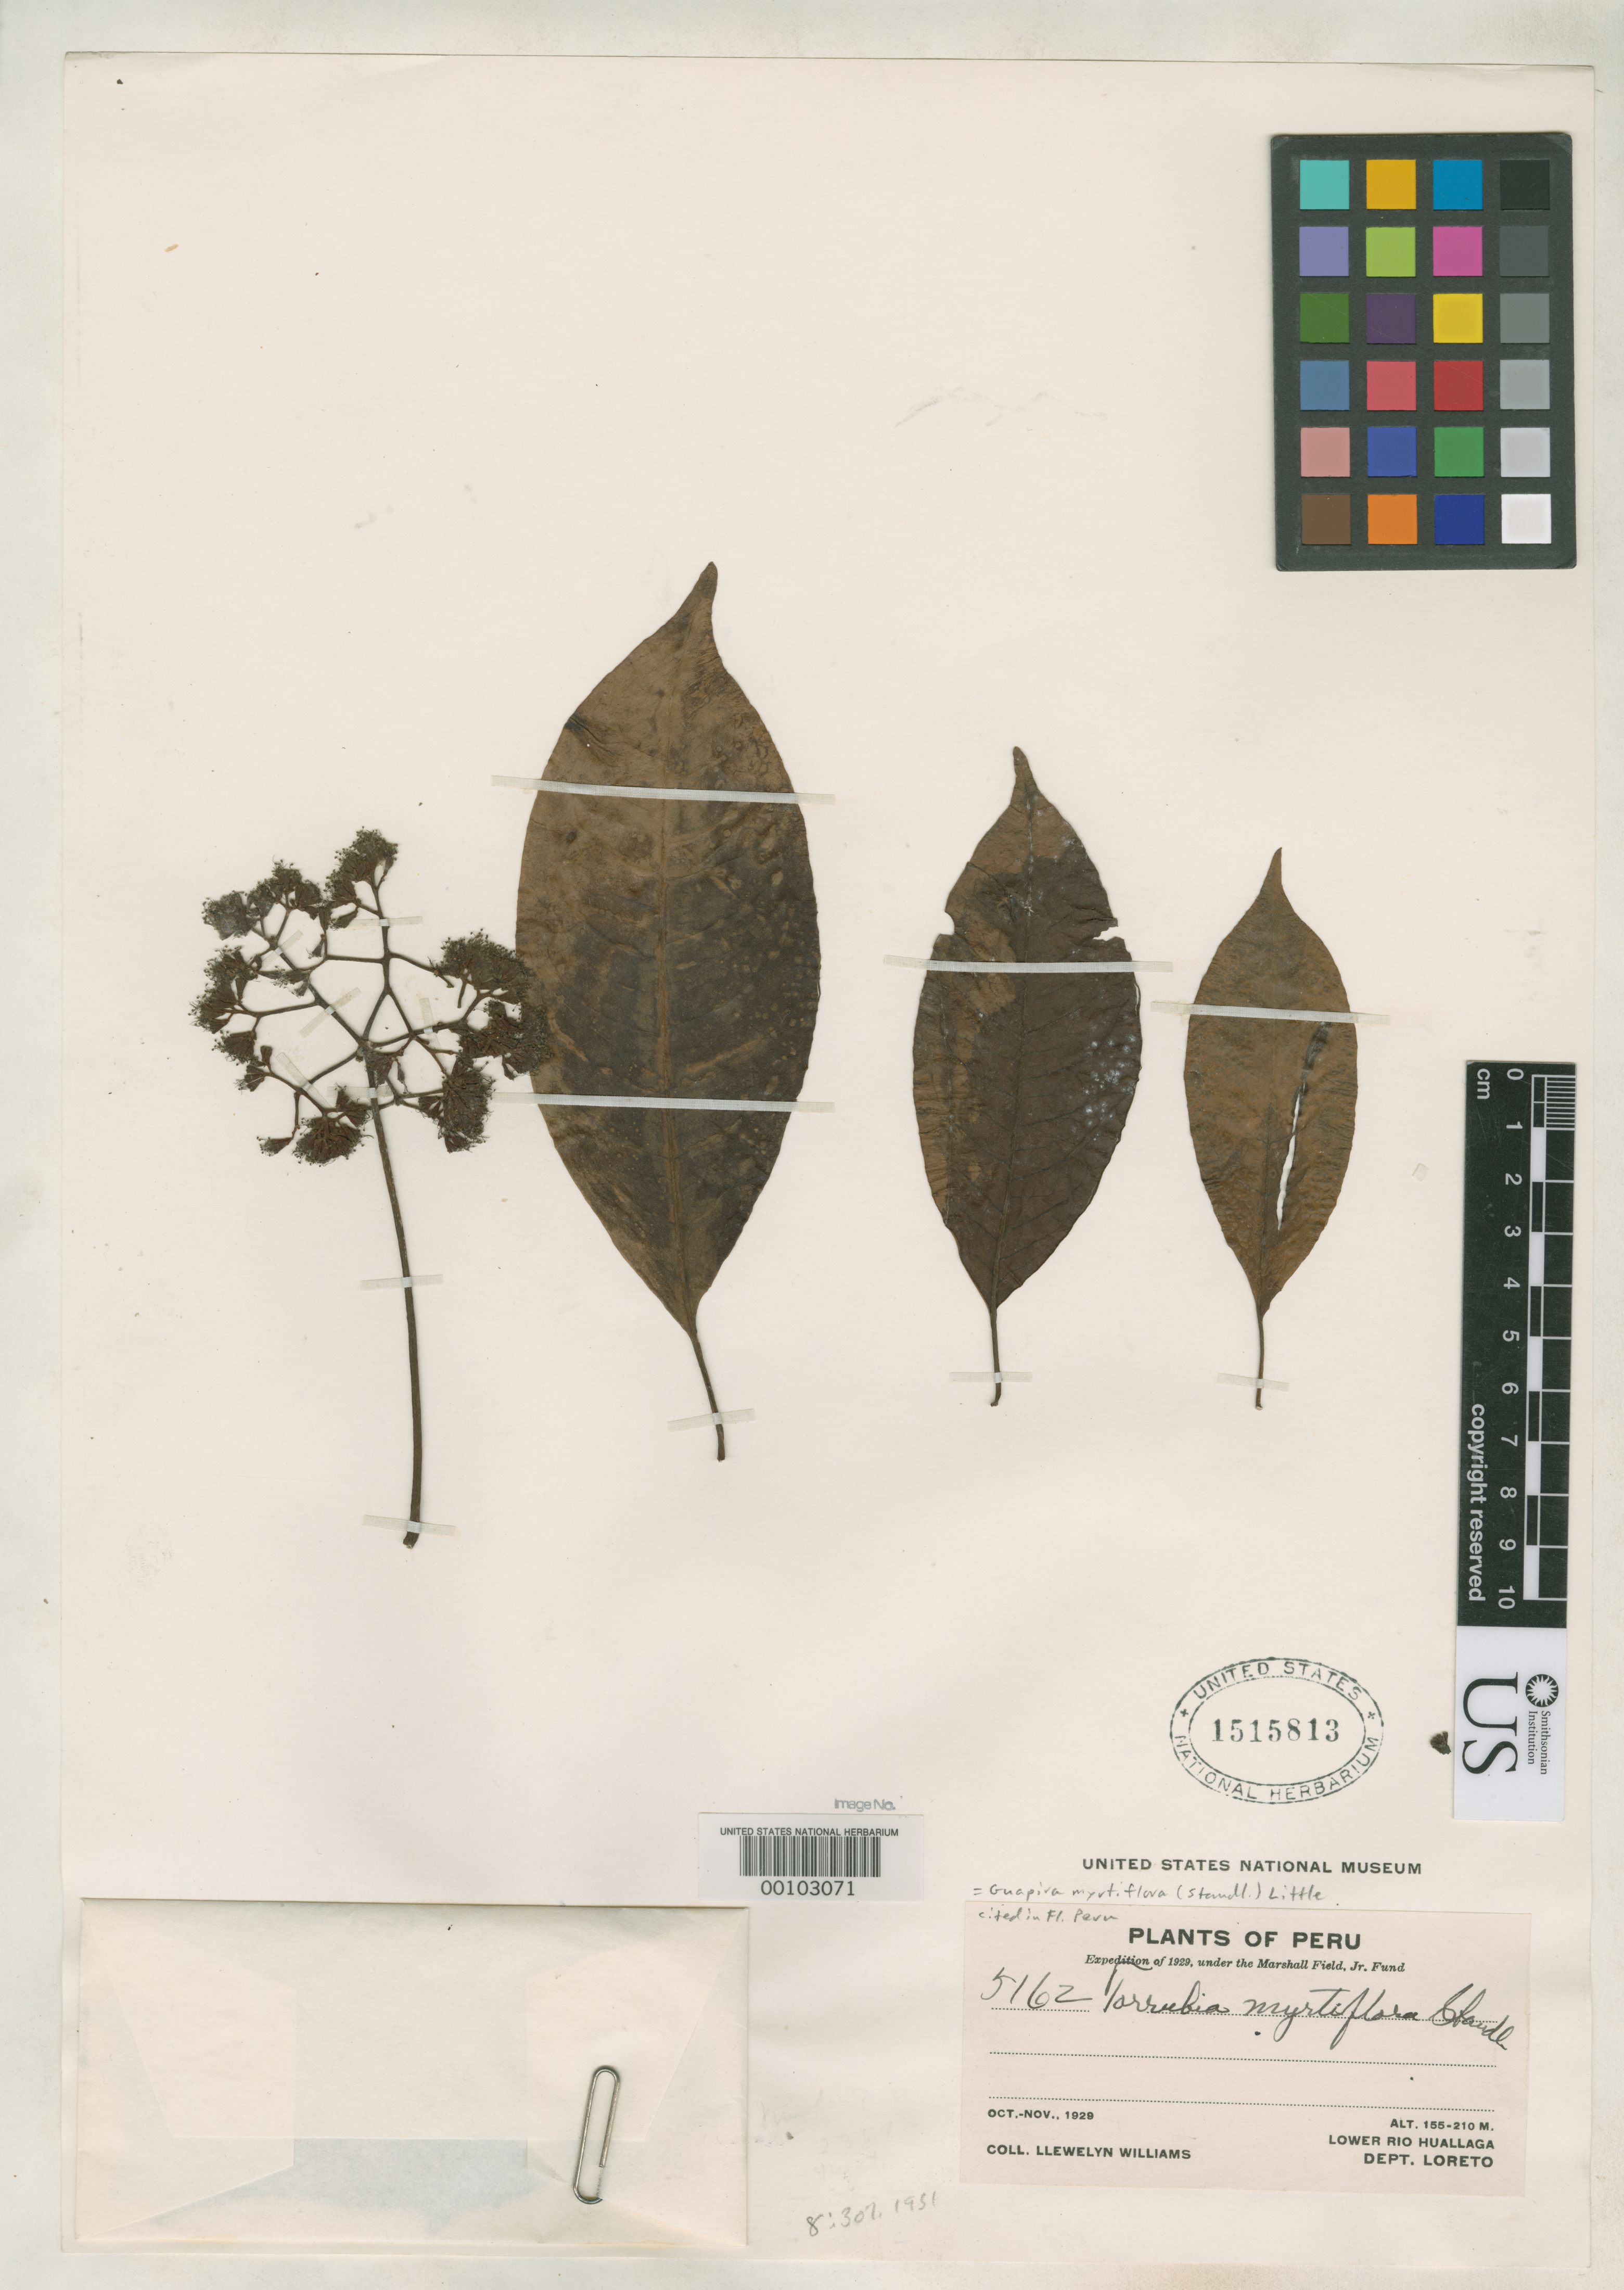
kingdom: Plantae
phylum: Tracheophyta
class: Magnoliopsida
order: Caryophyllales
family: Nyctaginaceae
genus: Torrubia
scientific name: Torrubia myrtiflora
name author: Standl.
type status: Isotype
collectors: Ll. Williams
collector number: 5162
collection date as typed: Oct 1929 or -- Nov 1929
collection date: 1929-10 or 1929-11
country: Peru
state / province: Loreto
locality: Lower Rio Huallaga.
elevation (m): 155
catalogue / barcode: US 1515813